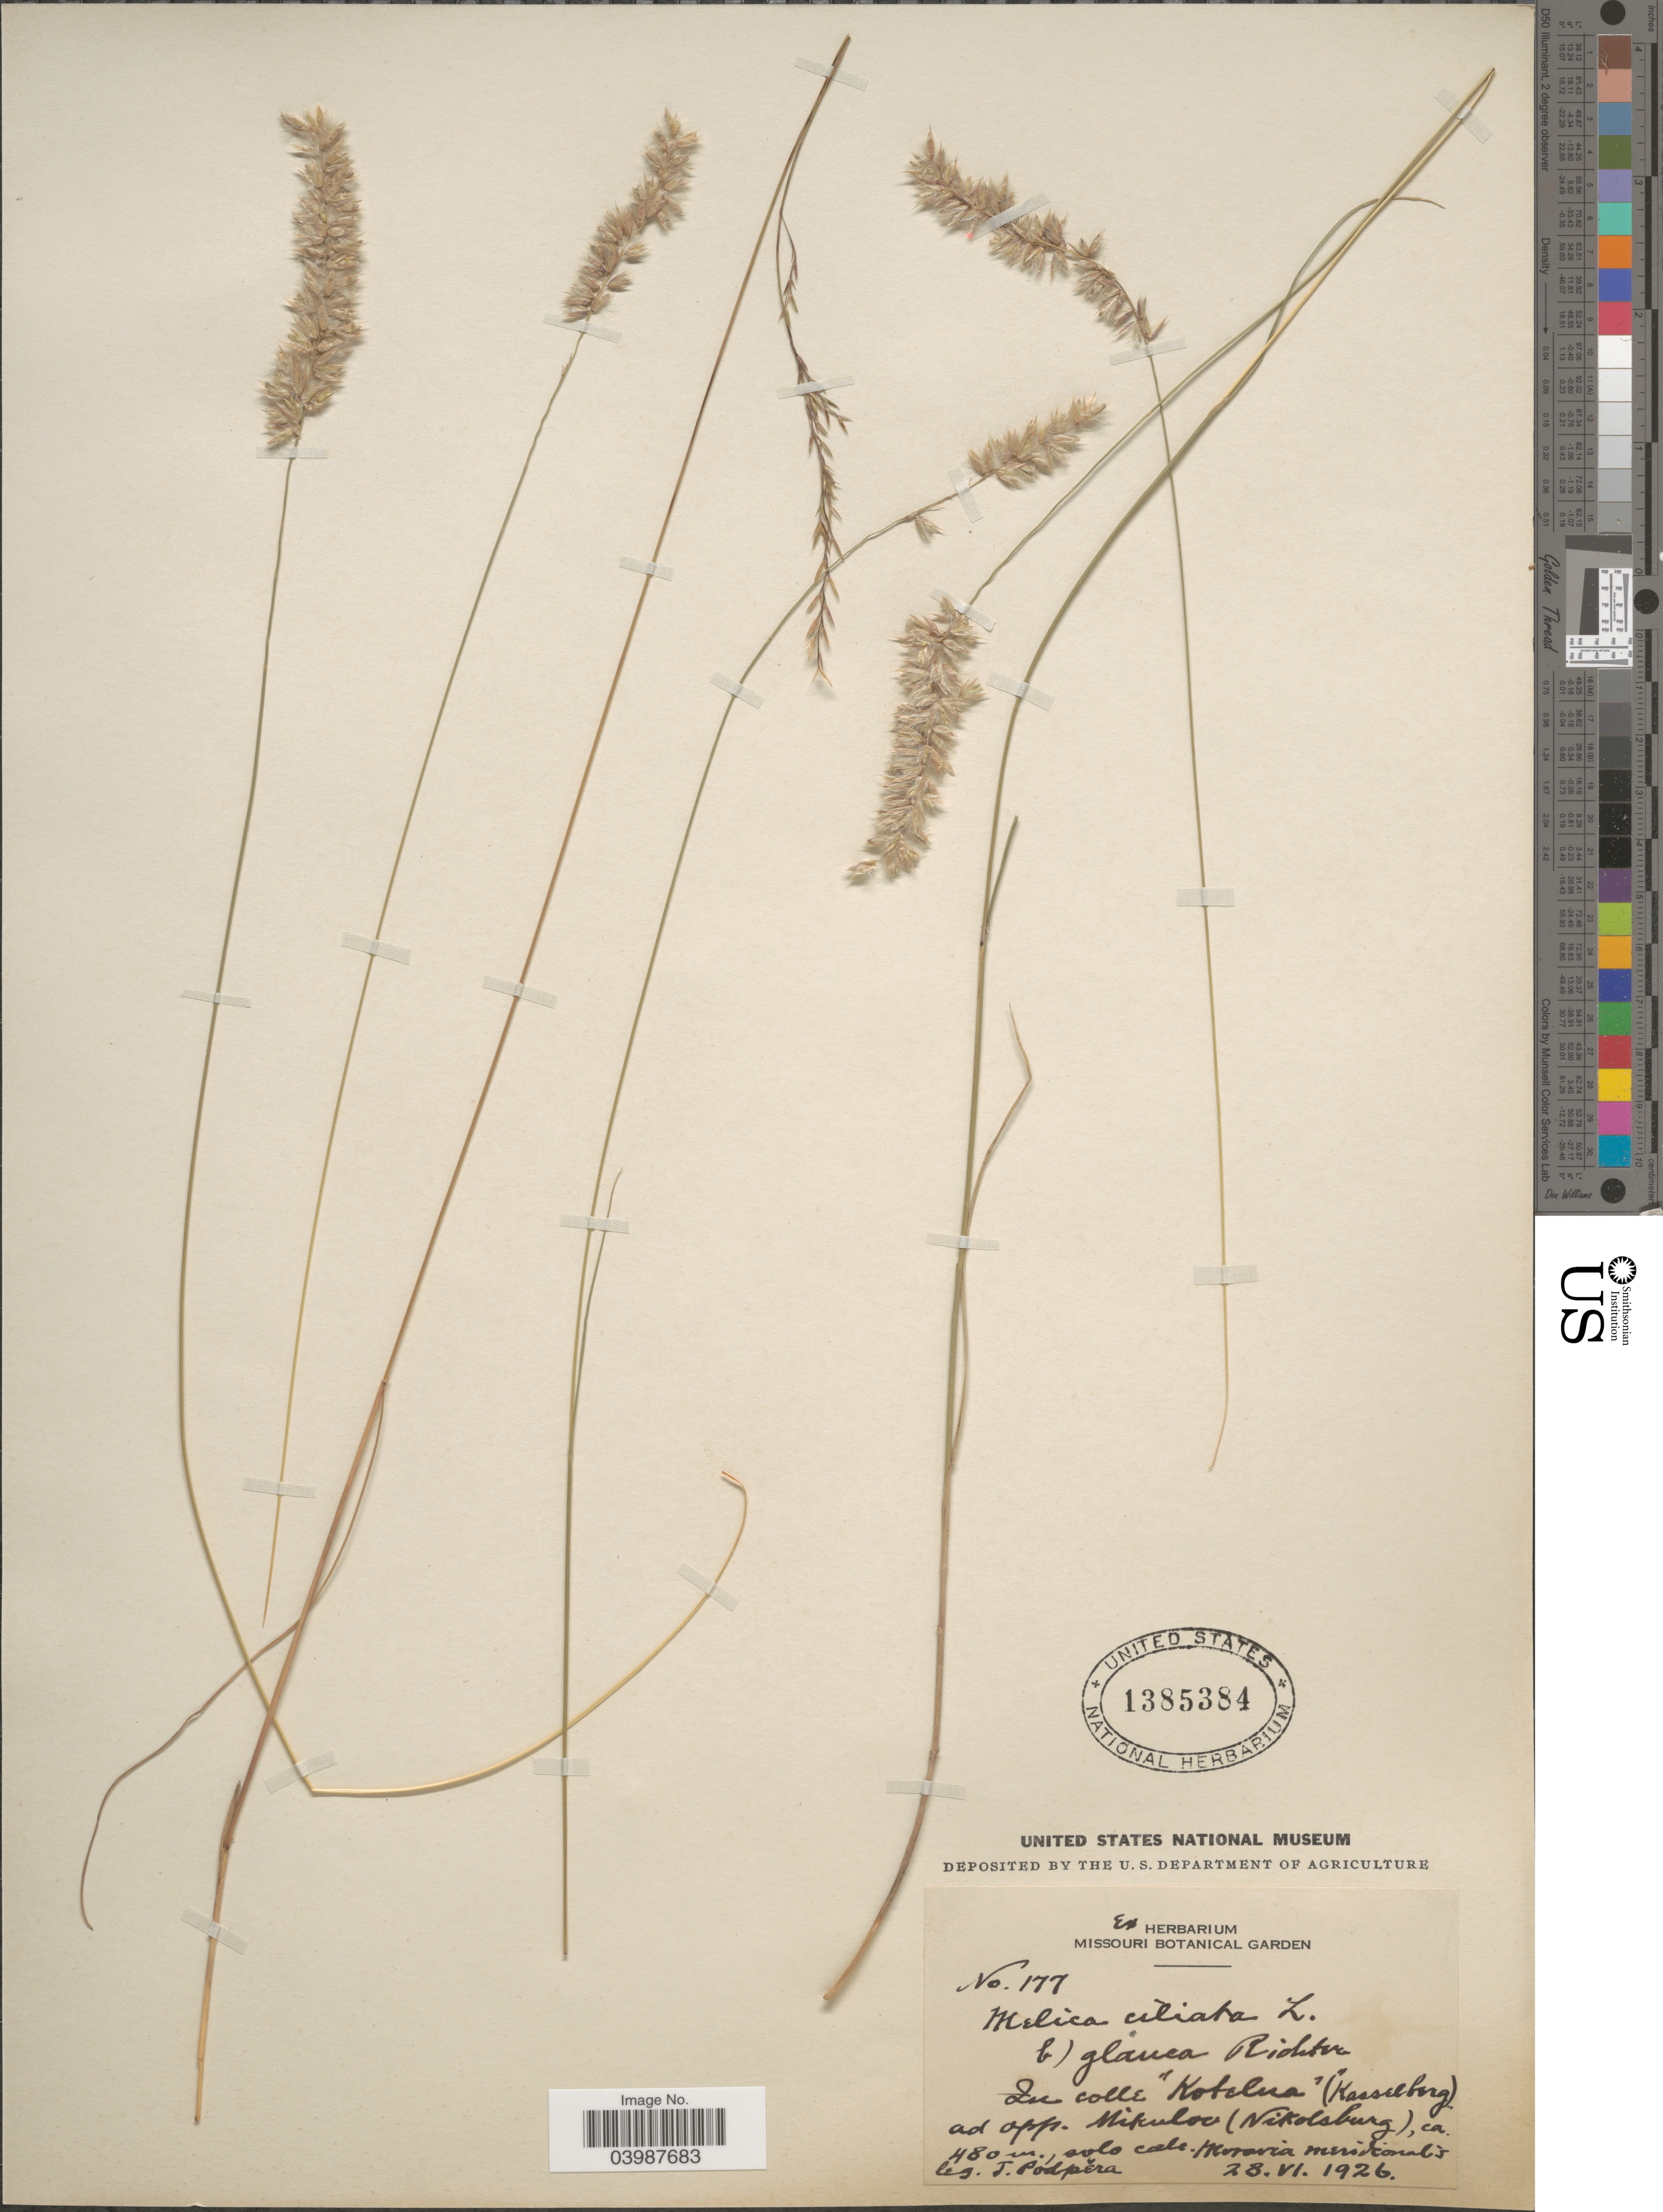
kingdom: Plantae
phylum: Tracheophyta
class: Liliopsida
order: Poales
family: Poaceae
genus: Melica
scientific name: Melica ciliata subsp. glauca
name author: (F.W. Schultz) Nyman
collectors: J. Podpera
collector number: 177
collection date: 1926-06-28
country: Czechia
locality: In colle "Kotelna" (Kasselberg) ad opp. Mikulov (Nikolsburg), solo calc. Moravia meridionalis.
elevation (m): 480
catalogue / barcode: US 1385384